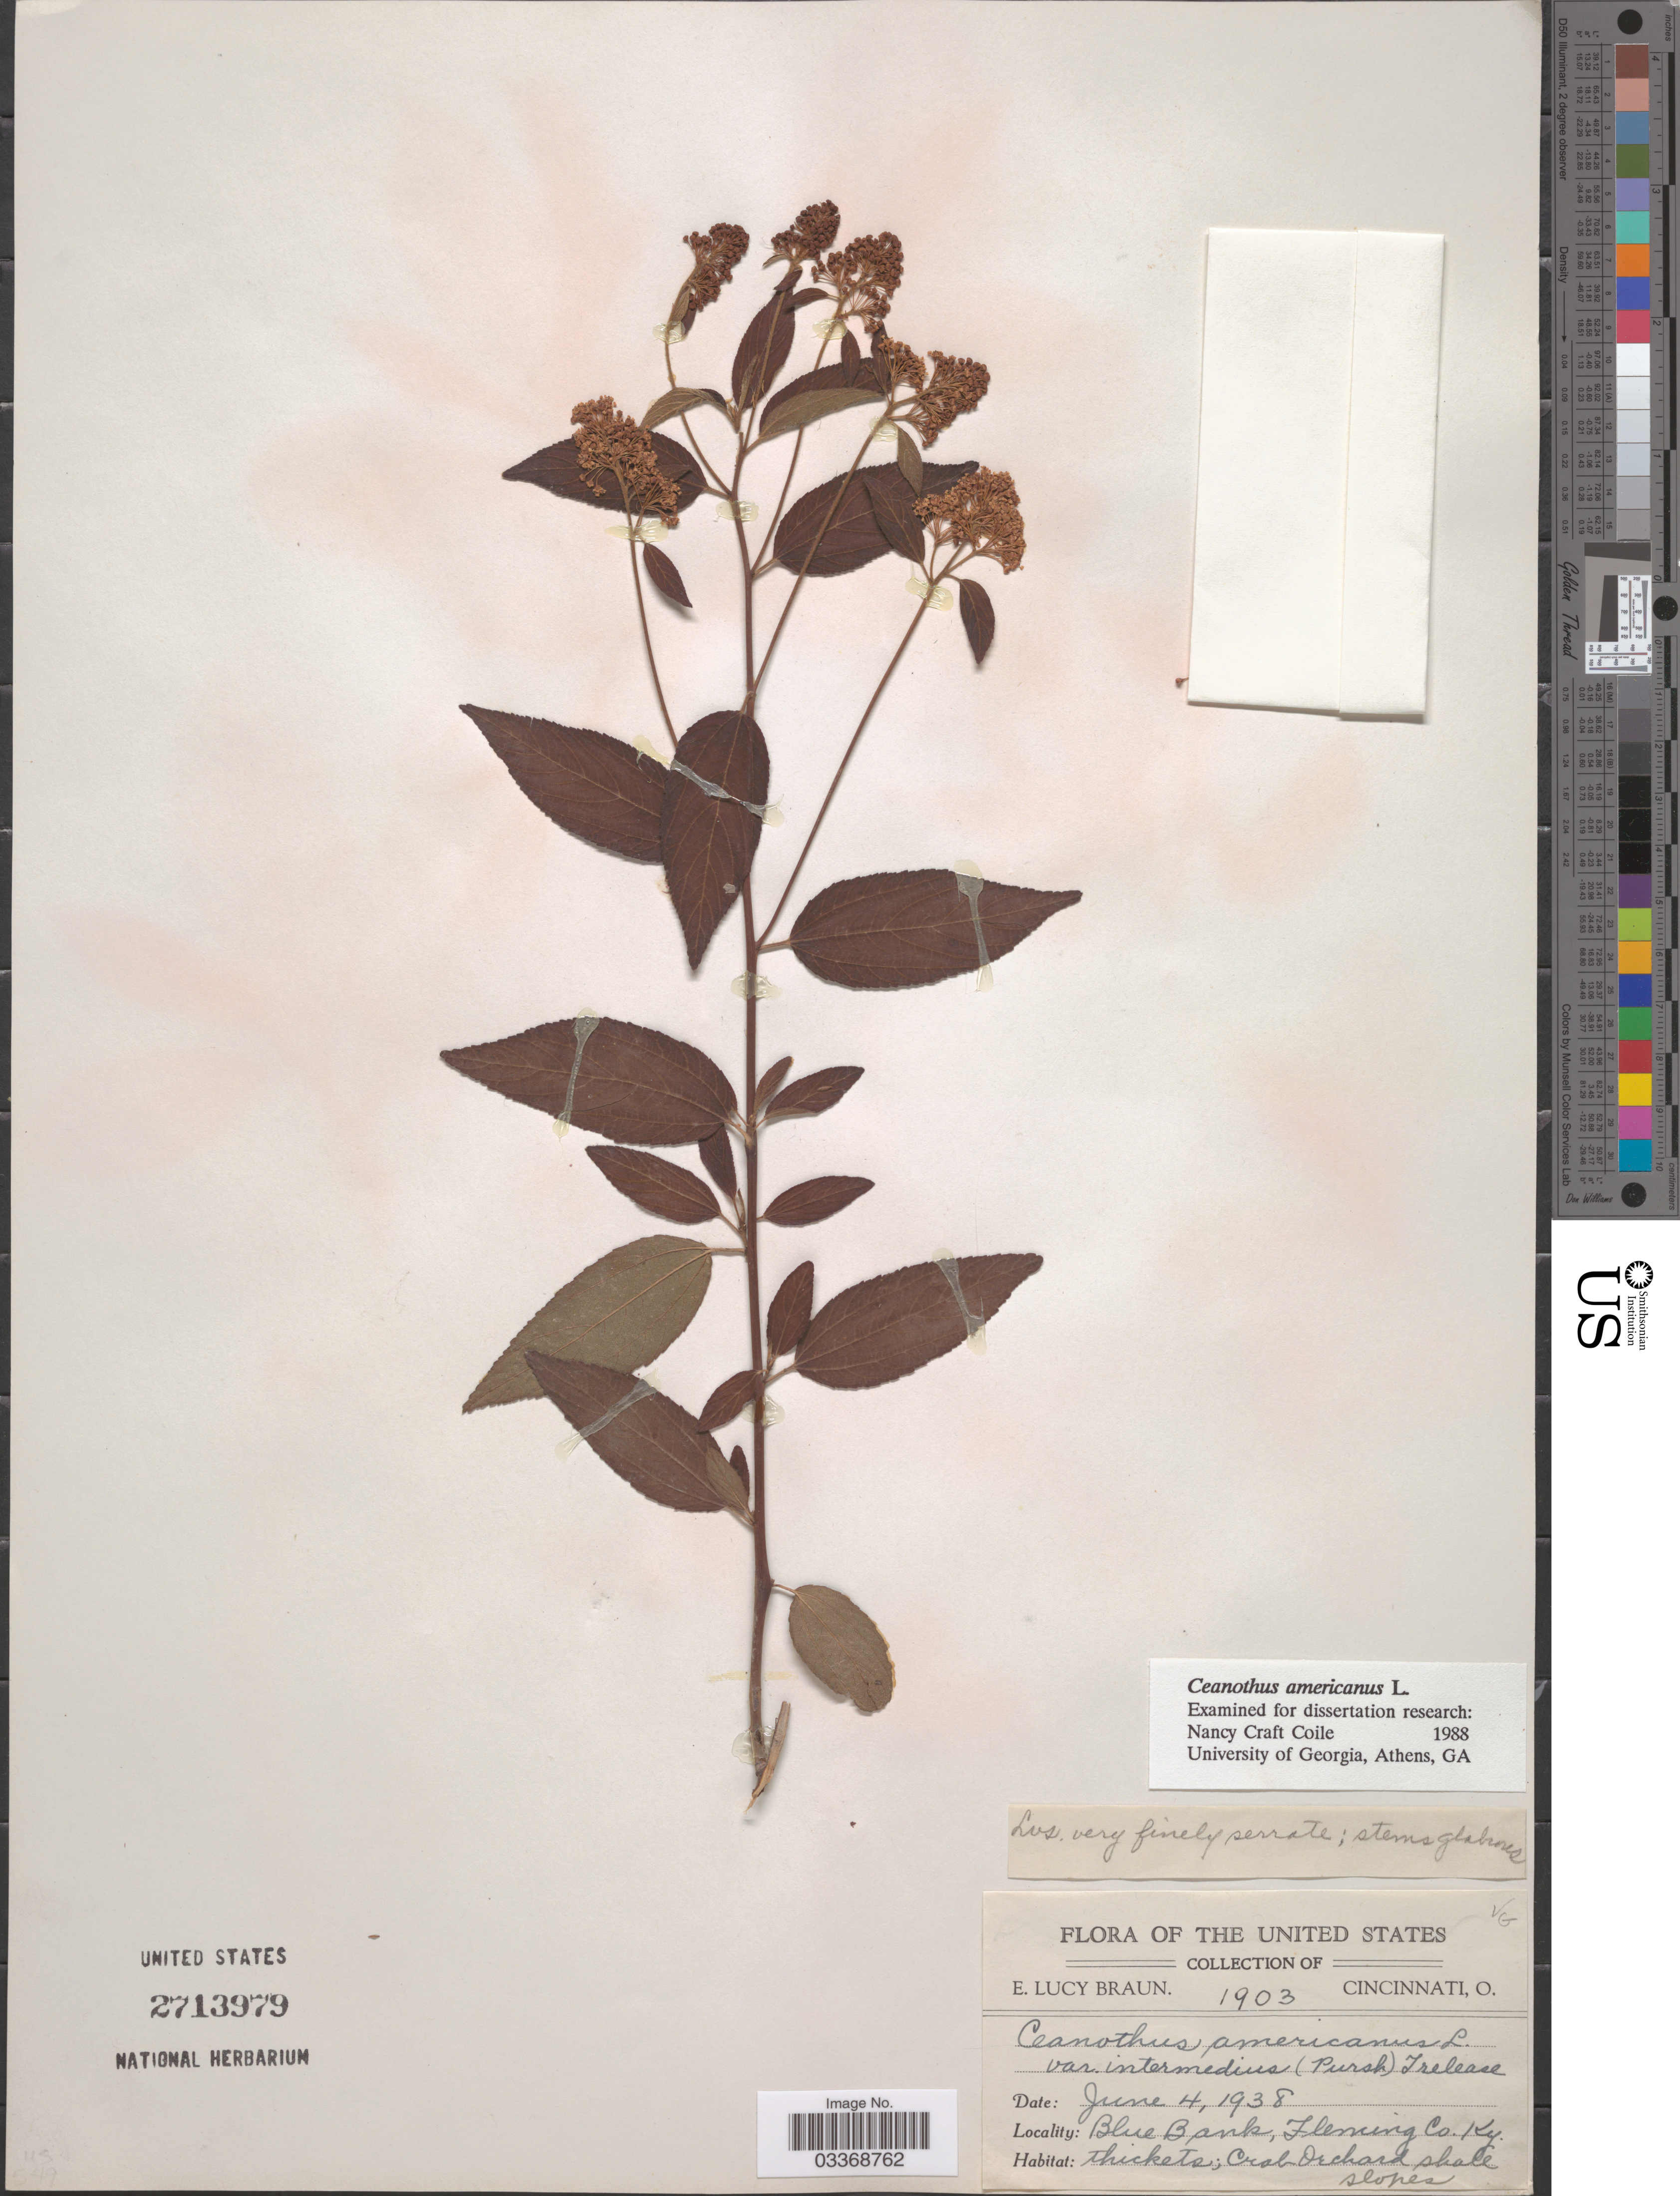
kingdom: Plantae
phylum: Tracheophyta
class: Magnoliopsida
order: Rosales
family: Rhamnaceae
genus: Ceanothus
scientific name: Ceanothus americanus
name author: L.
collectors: E. L. Braun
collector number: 1903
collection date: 1938-06-04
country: United States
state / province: Kentucky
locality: Blue Bank, Fleming Co. Crab Orchard shale slopes.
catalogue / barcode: US 2713979